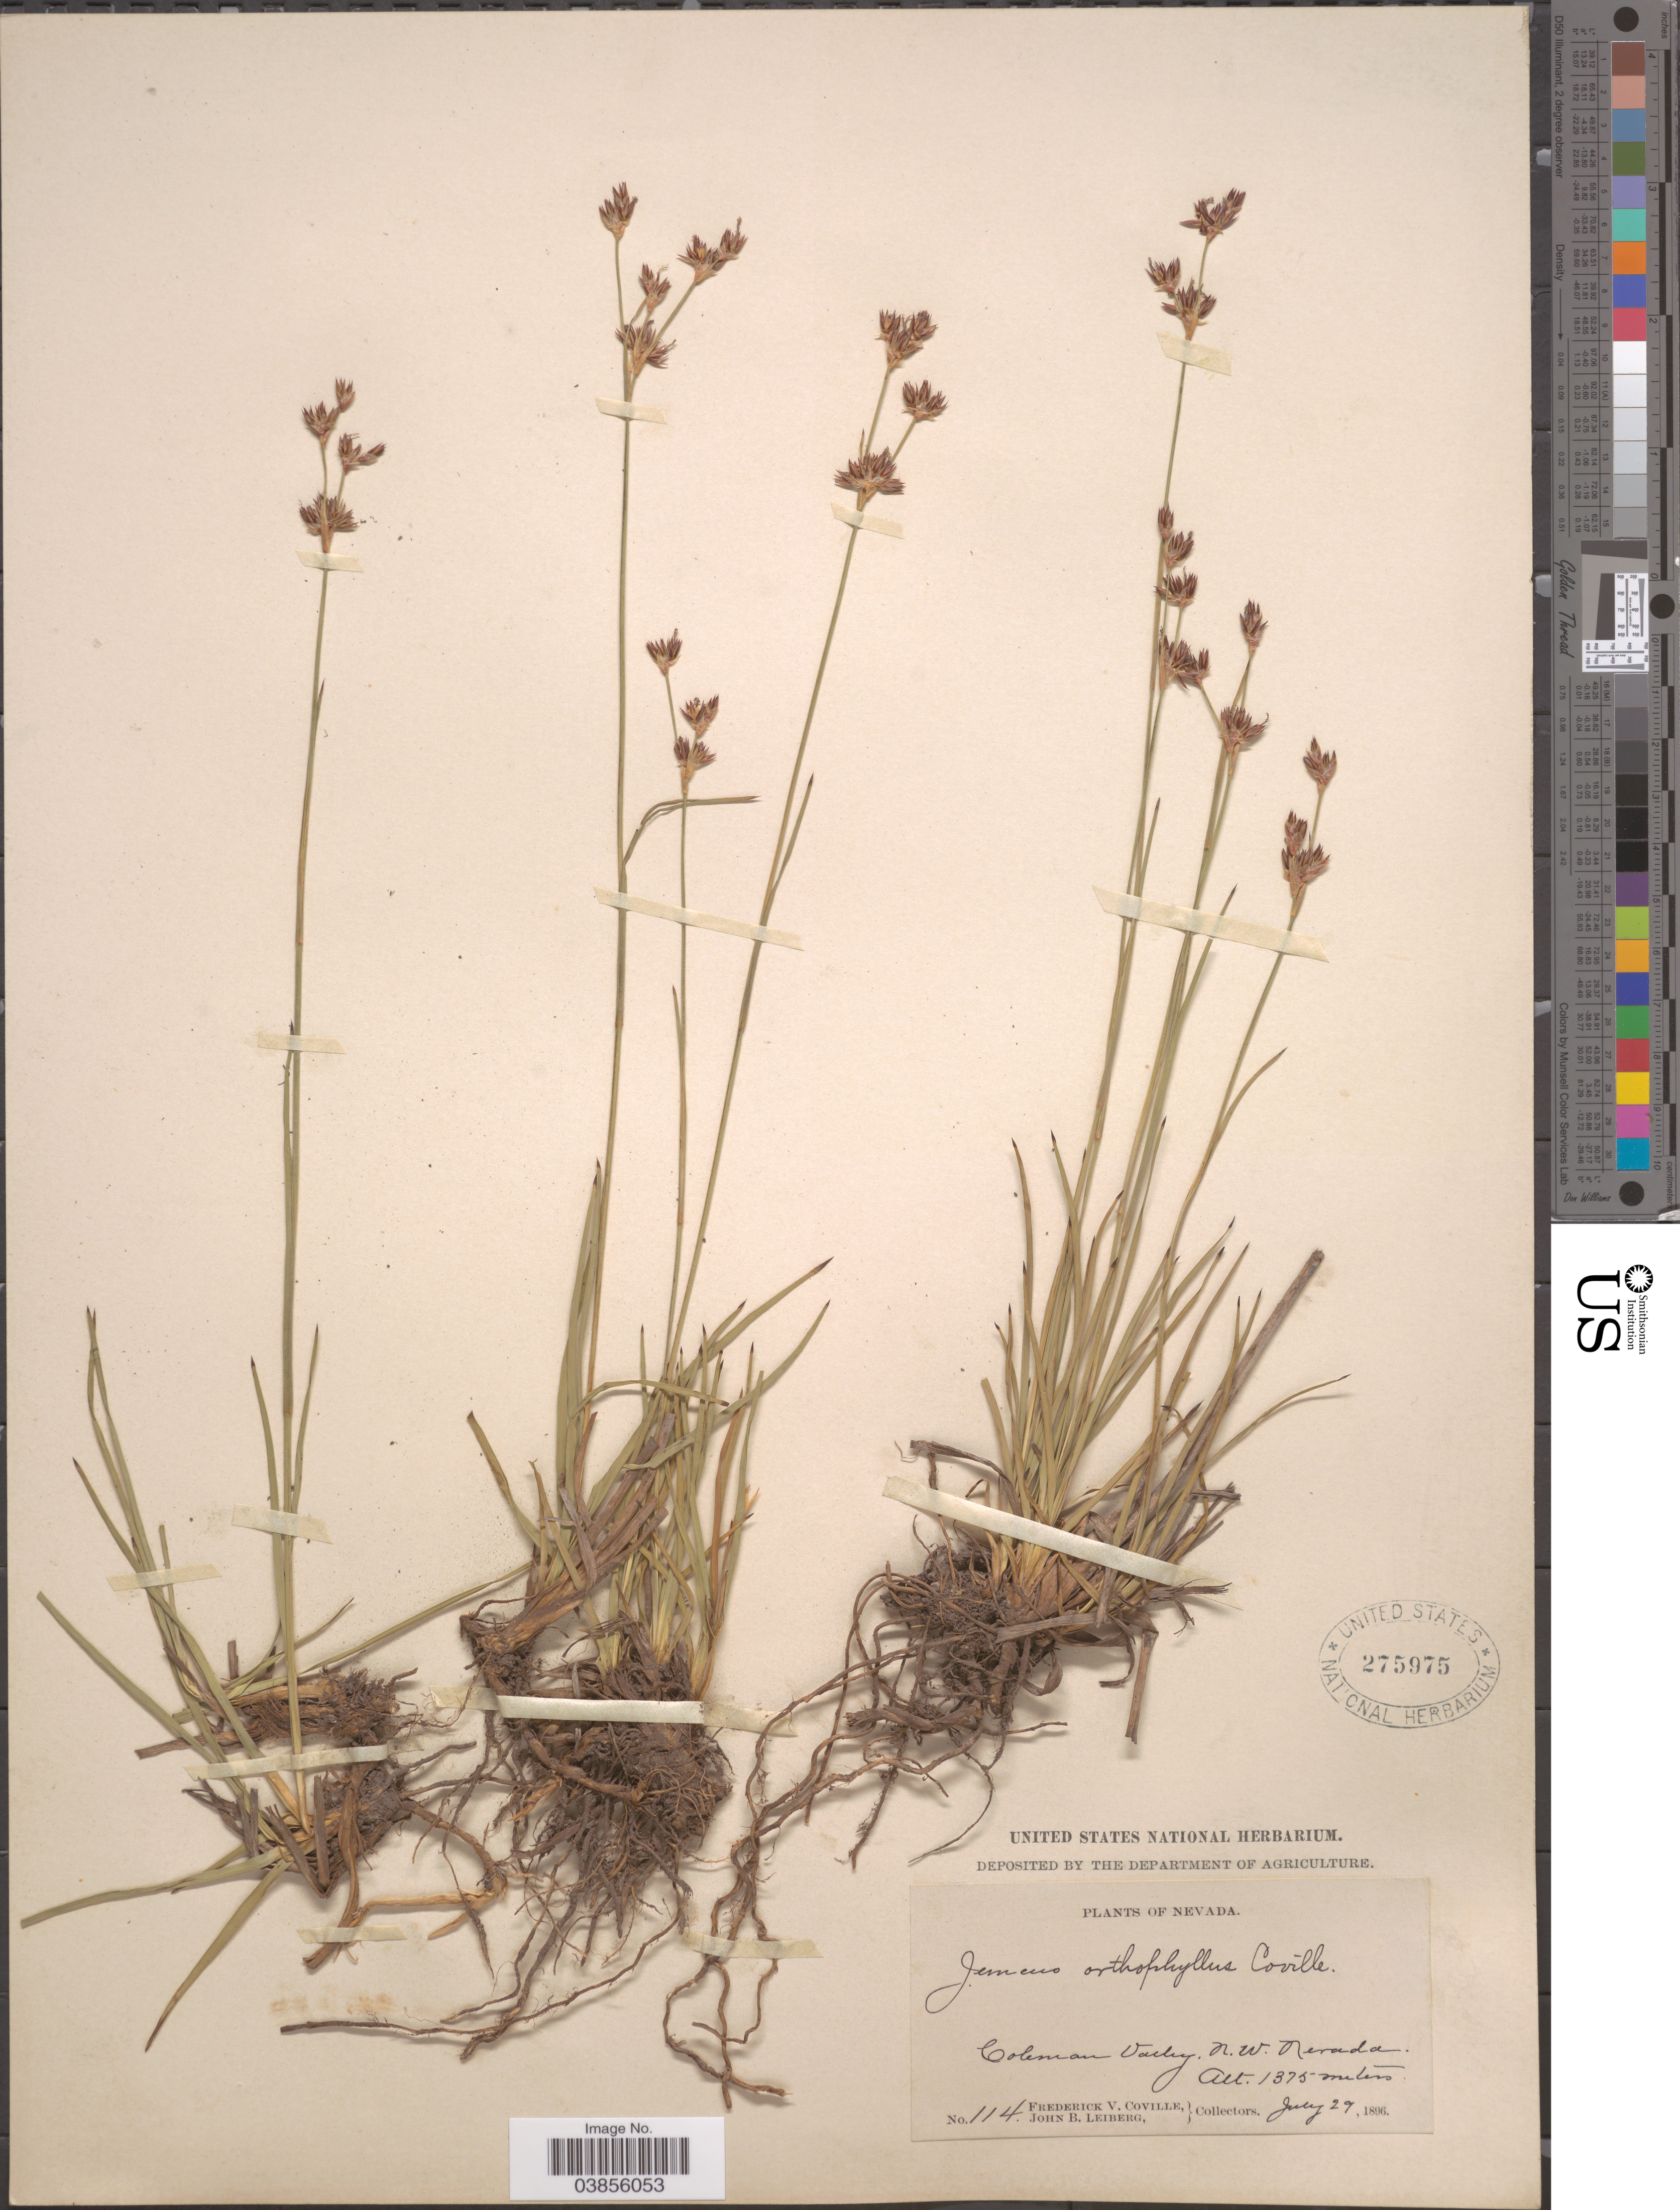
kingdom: Plantae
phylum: Tracheophyta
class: Liliopsida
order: Poales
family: Juncaceae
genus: Juncus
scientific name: Juncus orthophyllus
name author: Coville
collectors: F. V. Coville & J. B. Leiberg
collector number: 114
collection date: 1896-07-29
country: United States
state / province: Nevada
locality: Coleman Valley, N.W. Nevada.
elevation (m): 1375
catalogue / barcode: US 275975